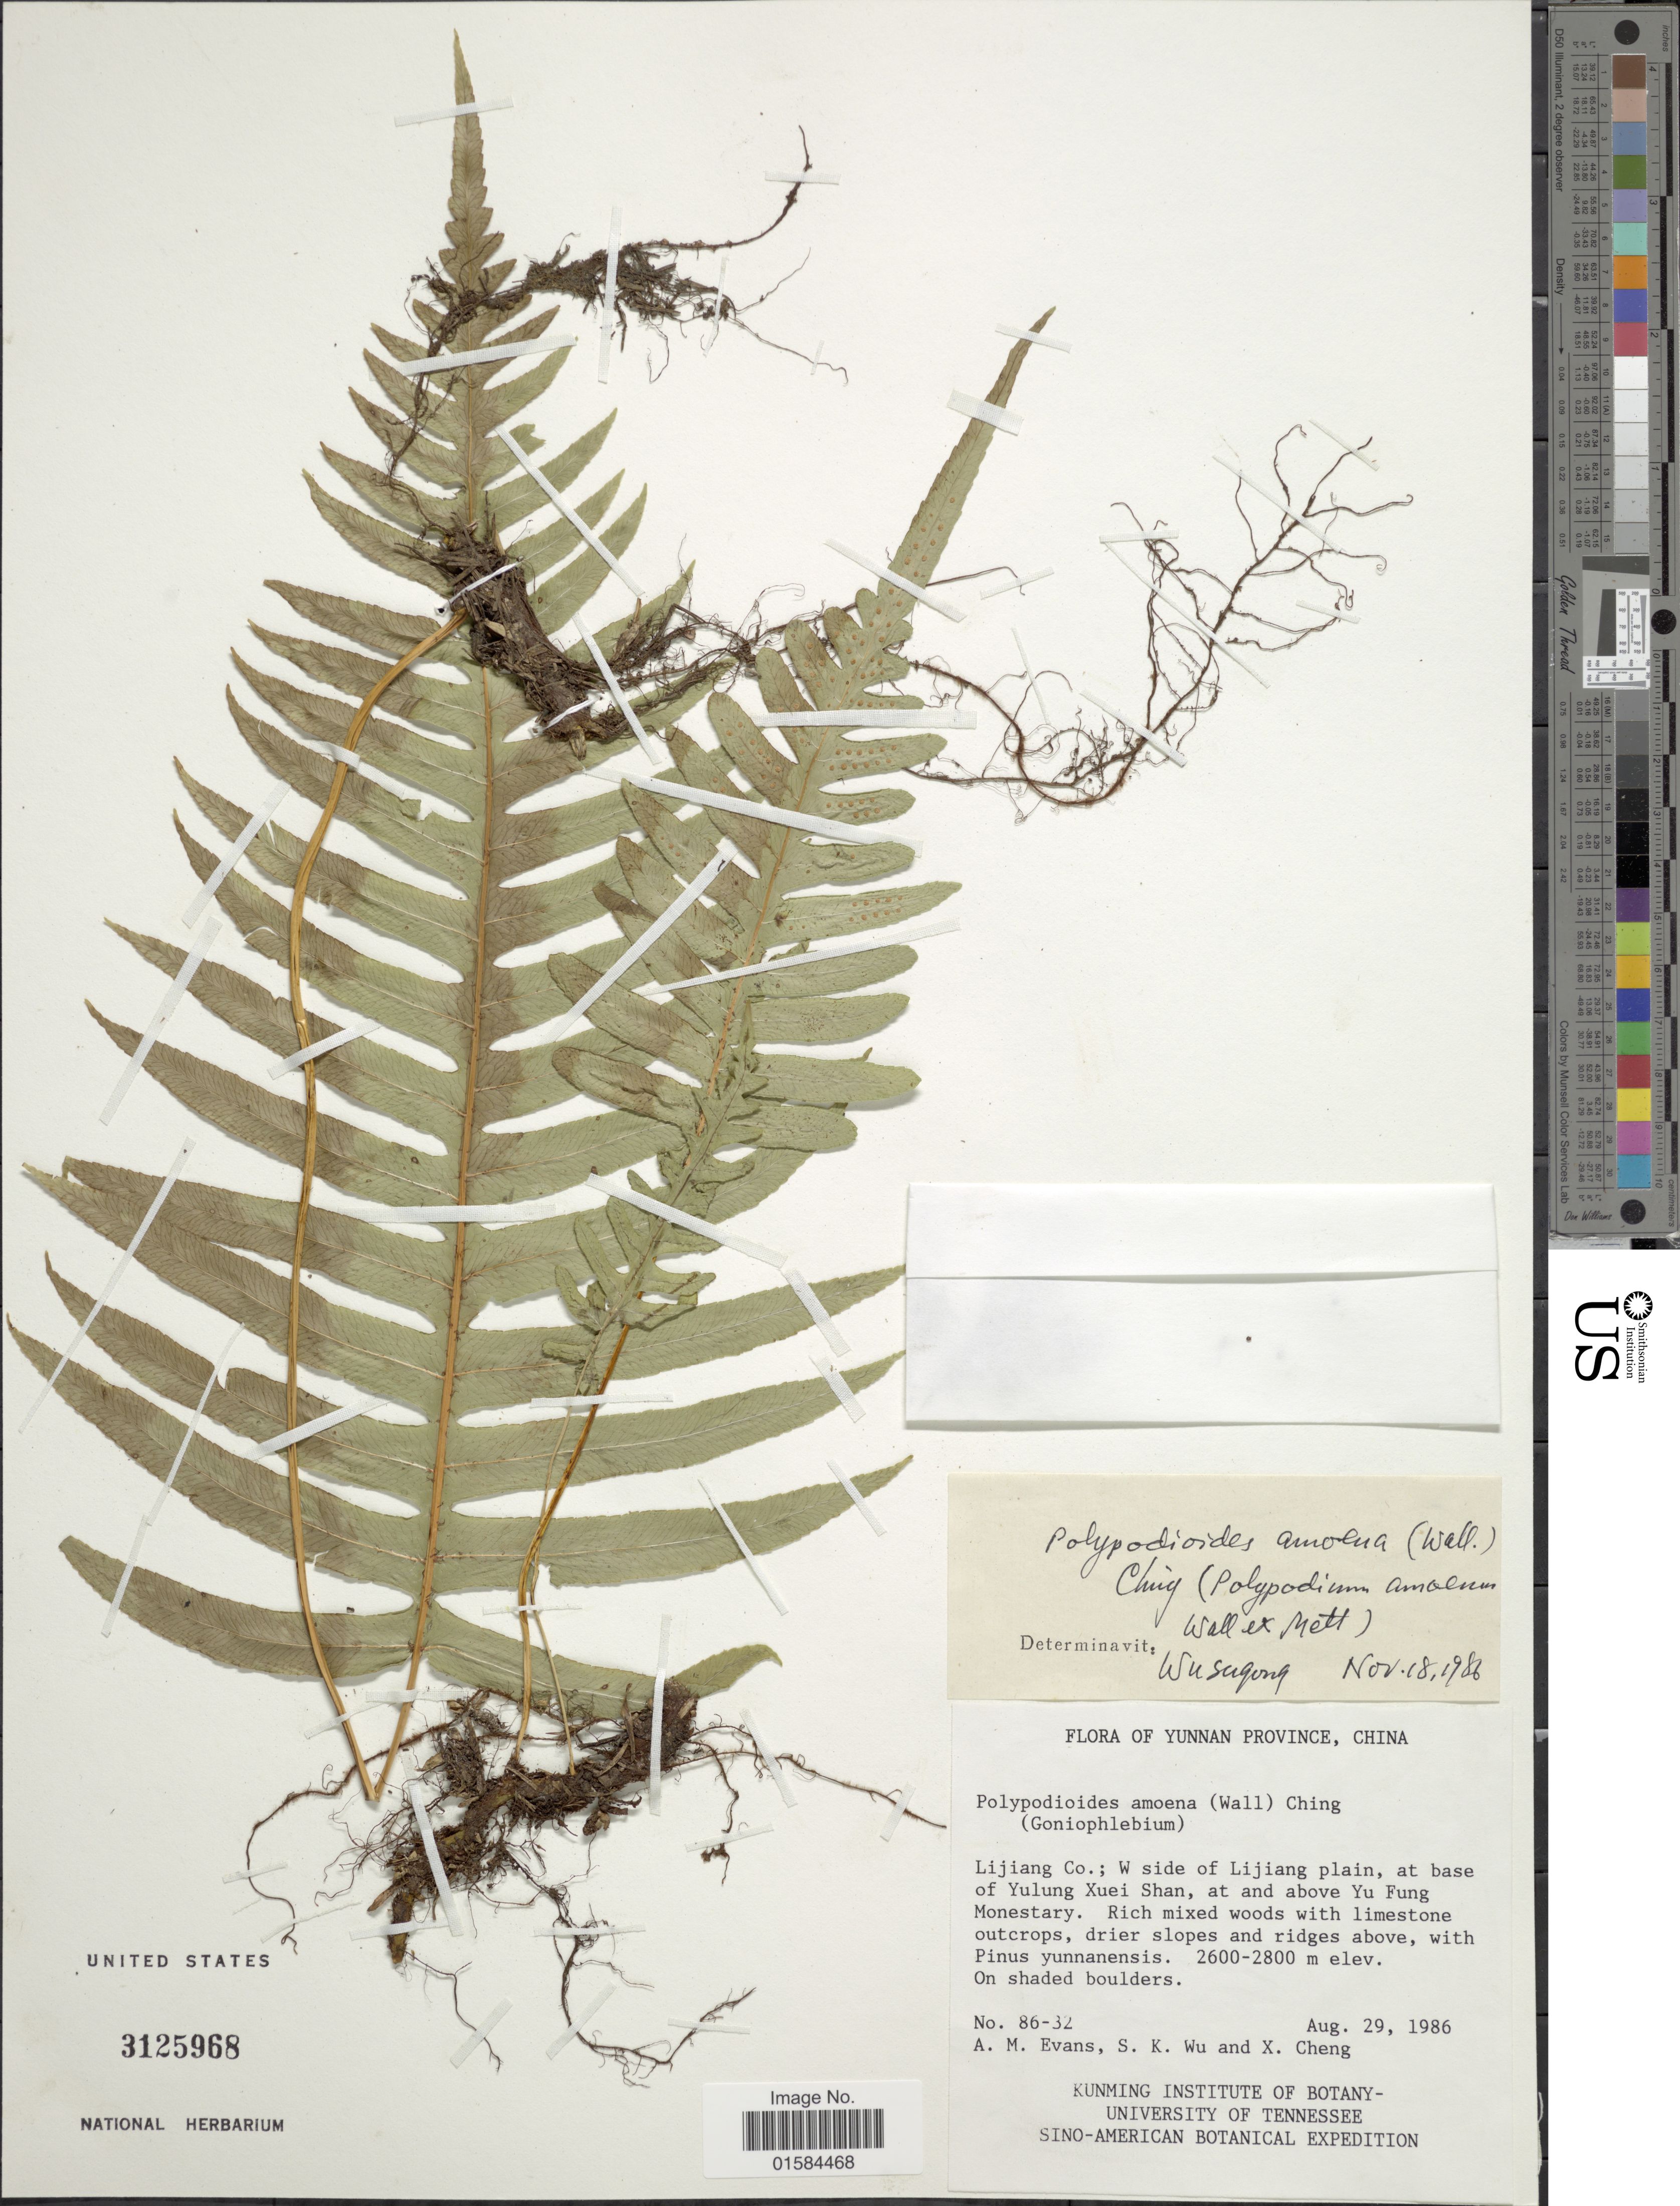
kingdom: Plantae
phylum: Tracheophyta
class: Polypodiopsida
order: Polypodiales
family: Polypodiaceae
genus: Goniophlebium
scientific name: Goniophlebium amoenum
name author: (Wall. ex Mett.) J. Sm.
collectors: A. M. Evans, S. K. Wu & X. Cheng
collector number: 86-32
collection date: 1986-08-29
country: China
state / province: Yunnan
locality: Yunnan Province, Lijiang Co.: W side of Lijiang plain, at base of Yulung Xuei Shan, at and above Yu Fung Monestary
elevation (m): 2600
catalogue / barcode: US 3125968